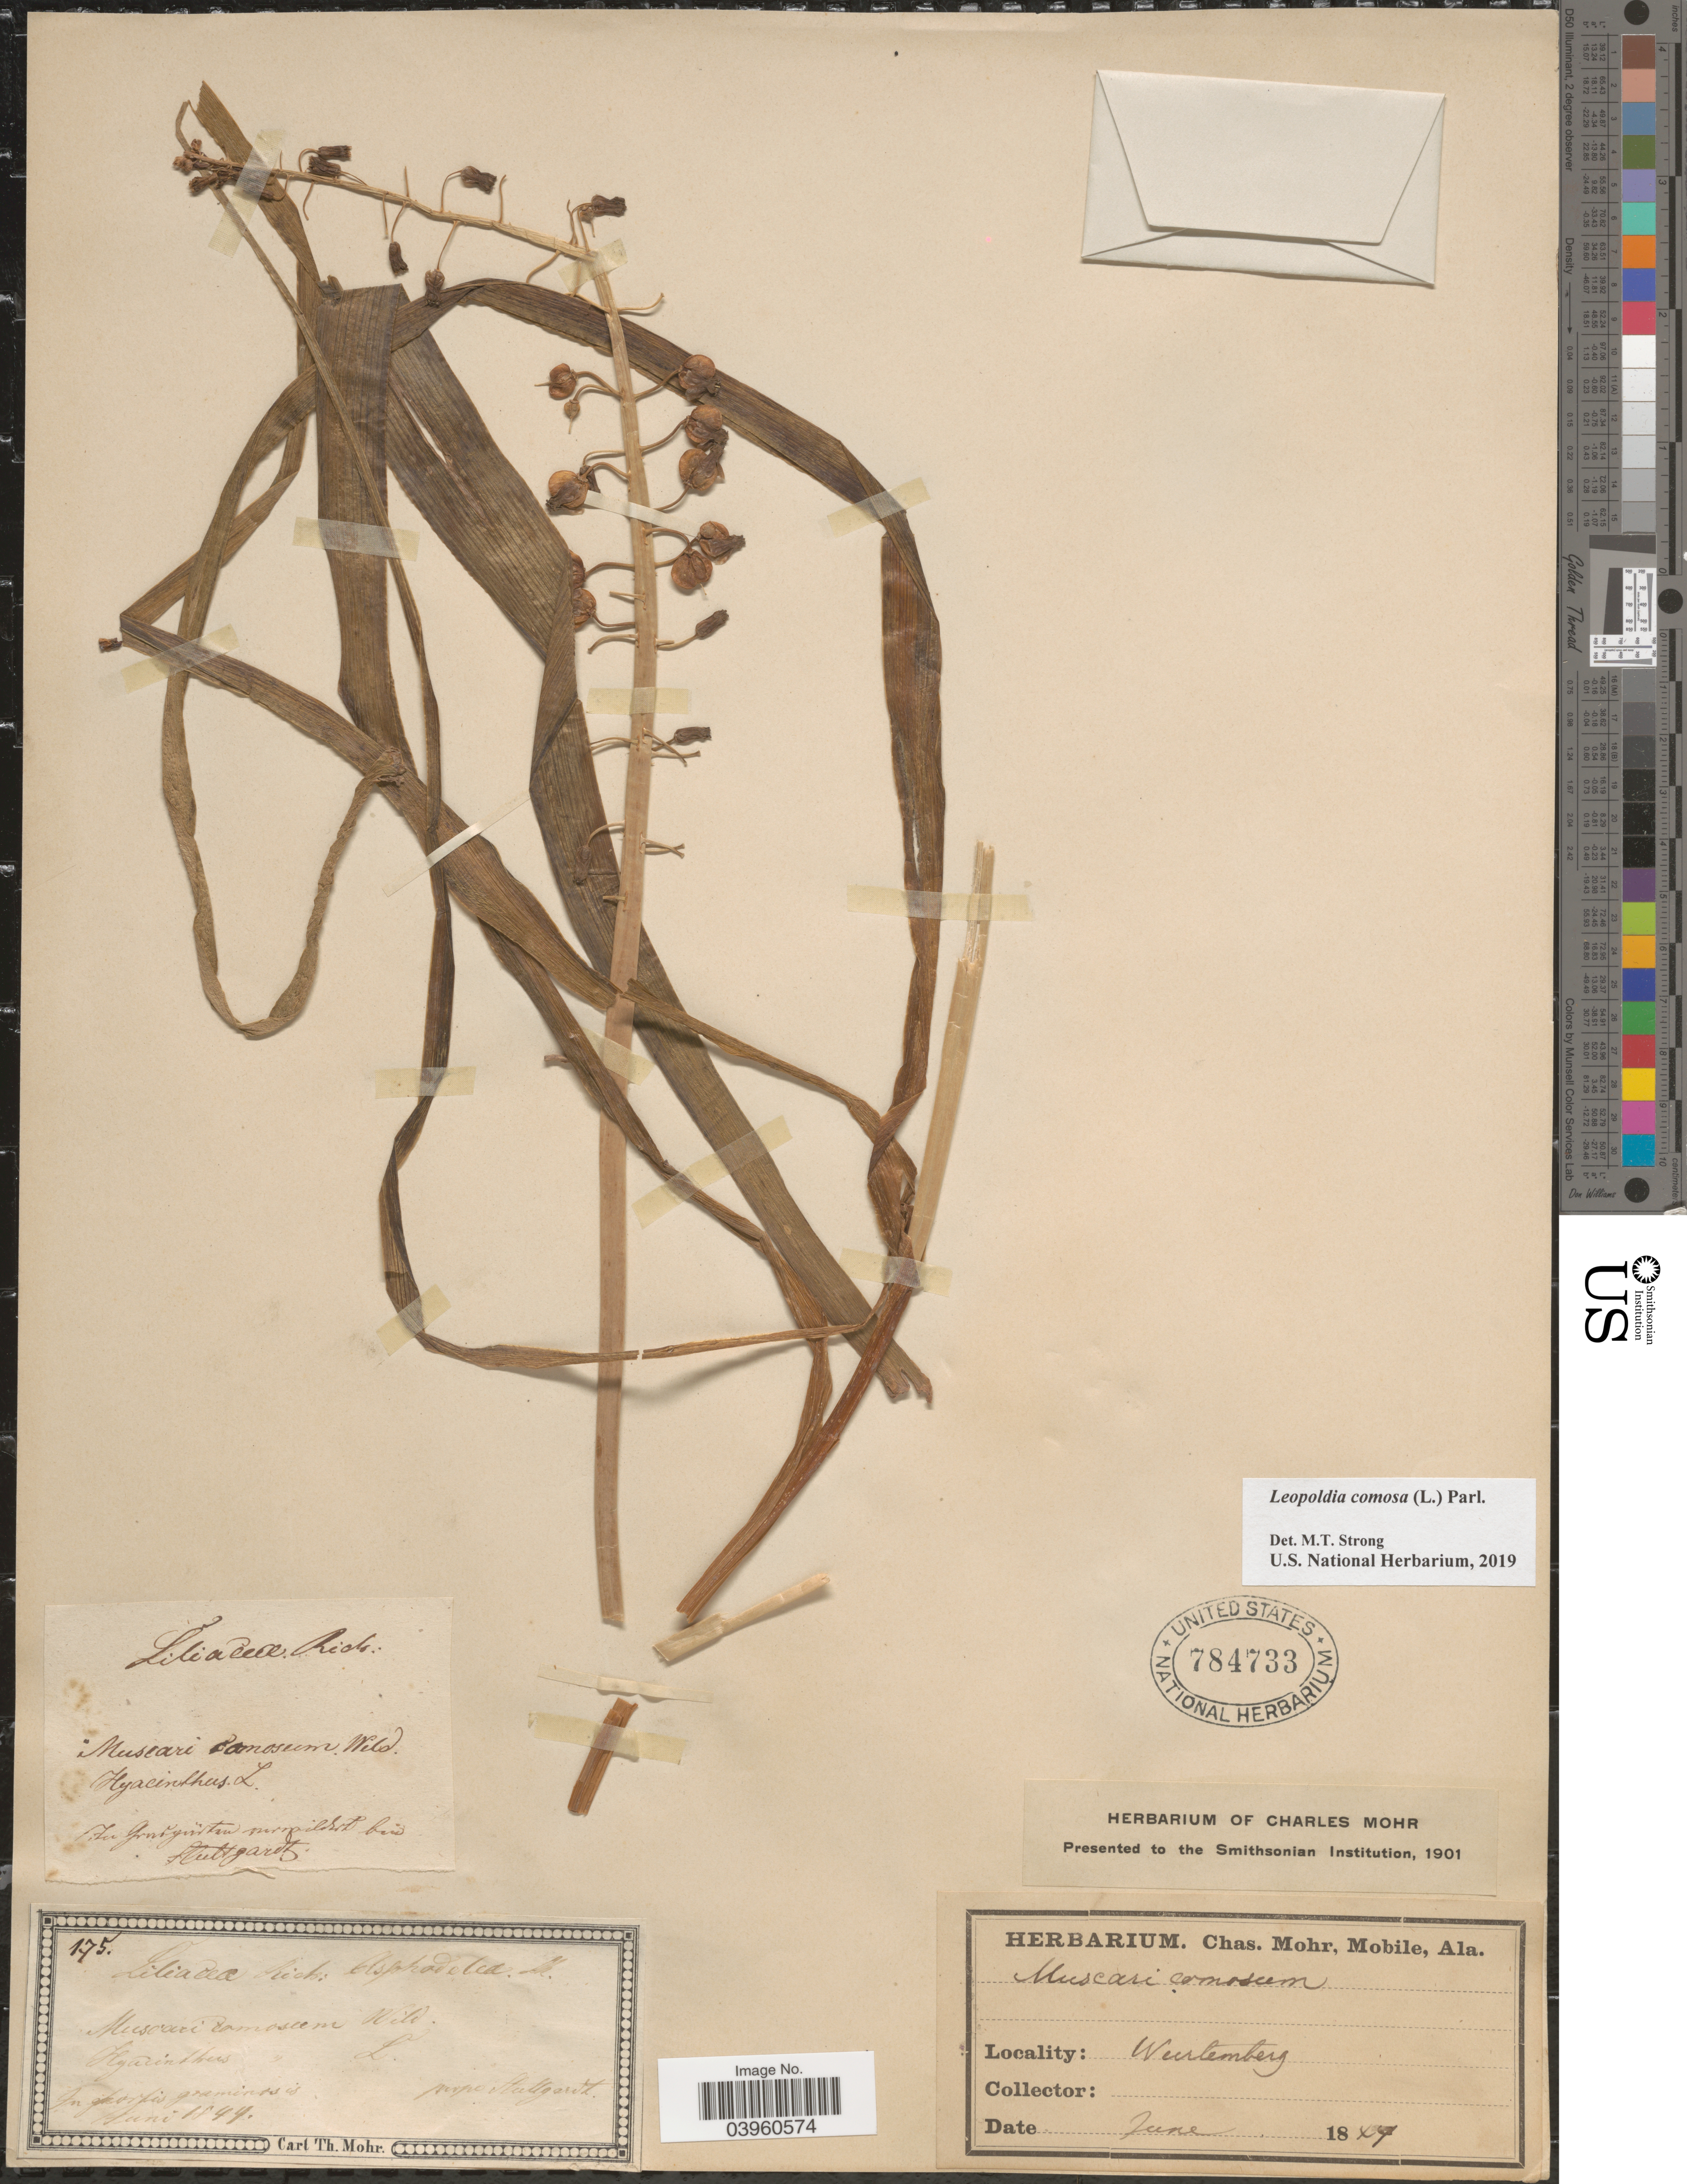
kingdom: Plantae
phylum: Tracheophyta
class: Liliopsida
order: Asparagales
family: Asparagaceae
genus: Leopoldia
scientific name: Leopoldia comosa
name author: (L.) Parl.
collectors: Mohr, C. T. (herbarium)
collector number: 175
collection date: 1844-06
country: Germany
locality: Wurtemberg. Prope Stuttgart.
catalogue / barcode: US 784733